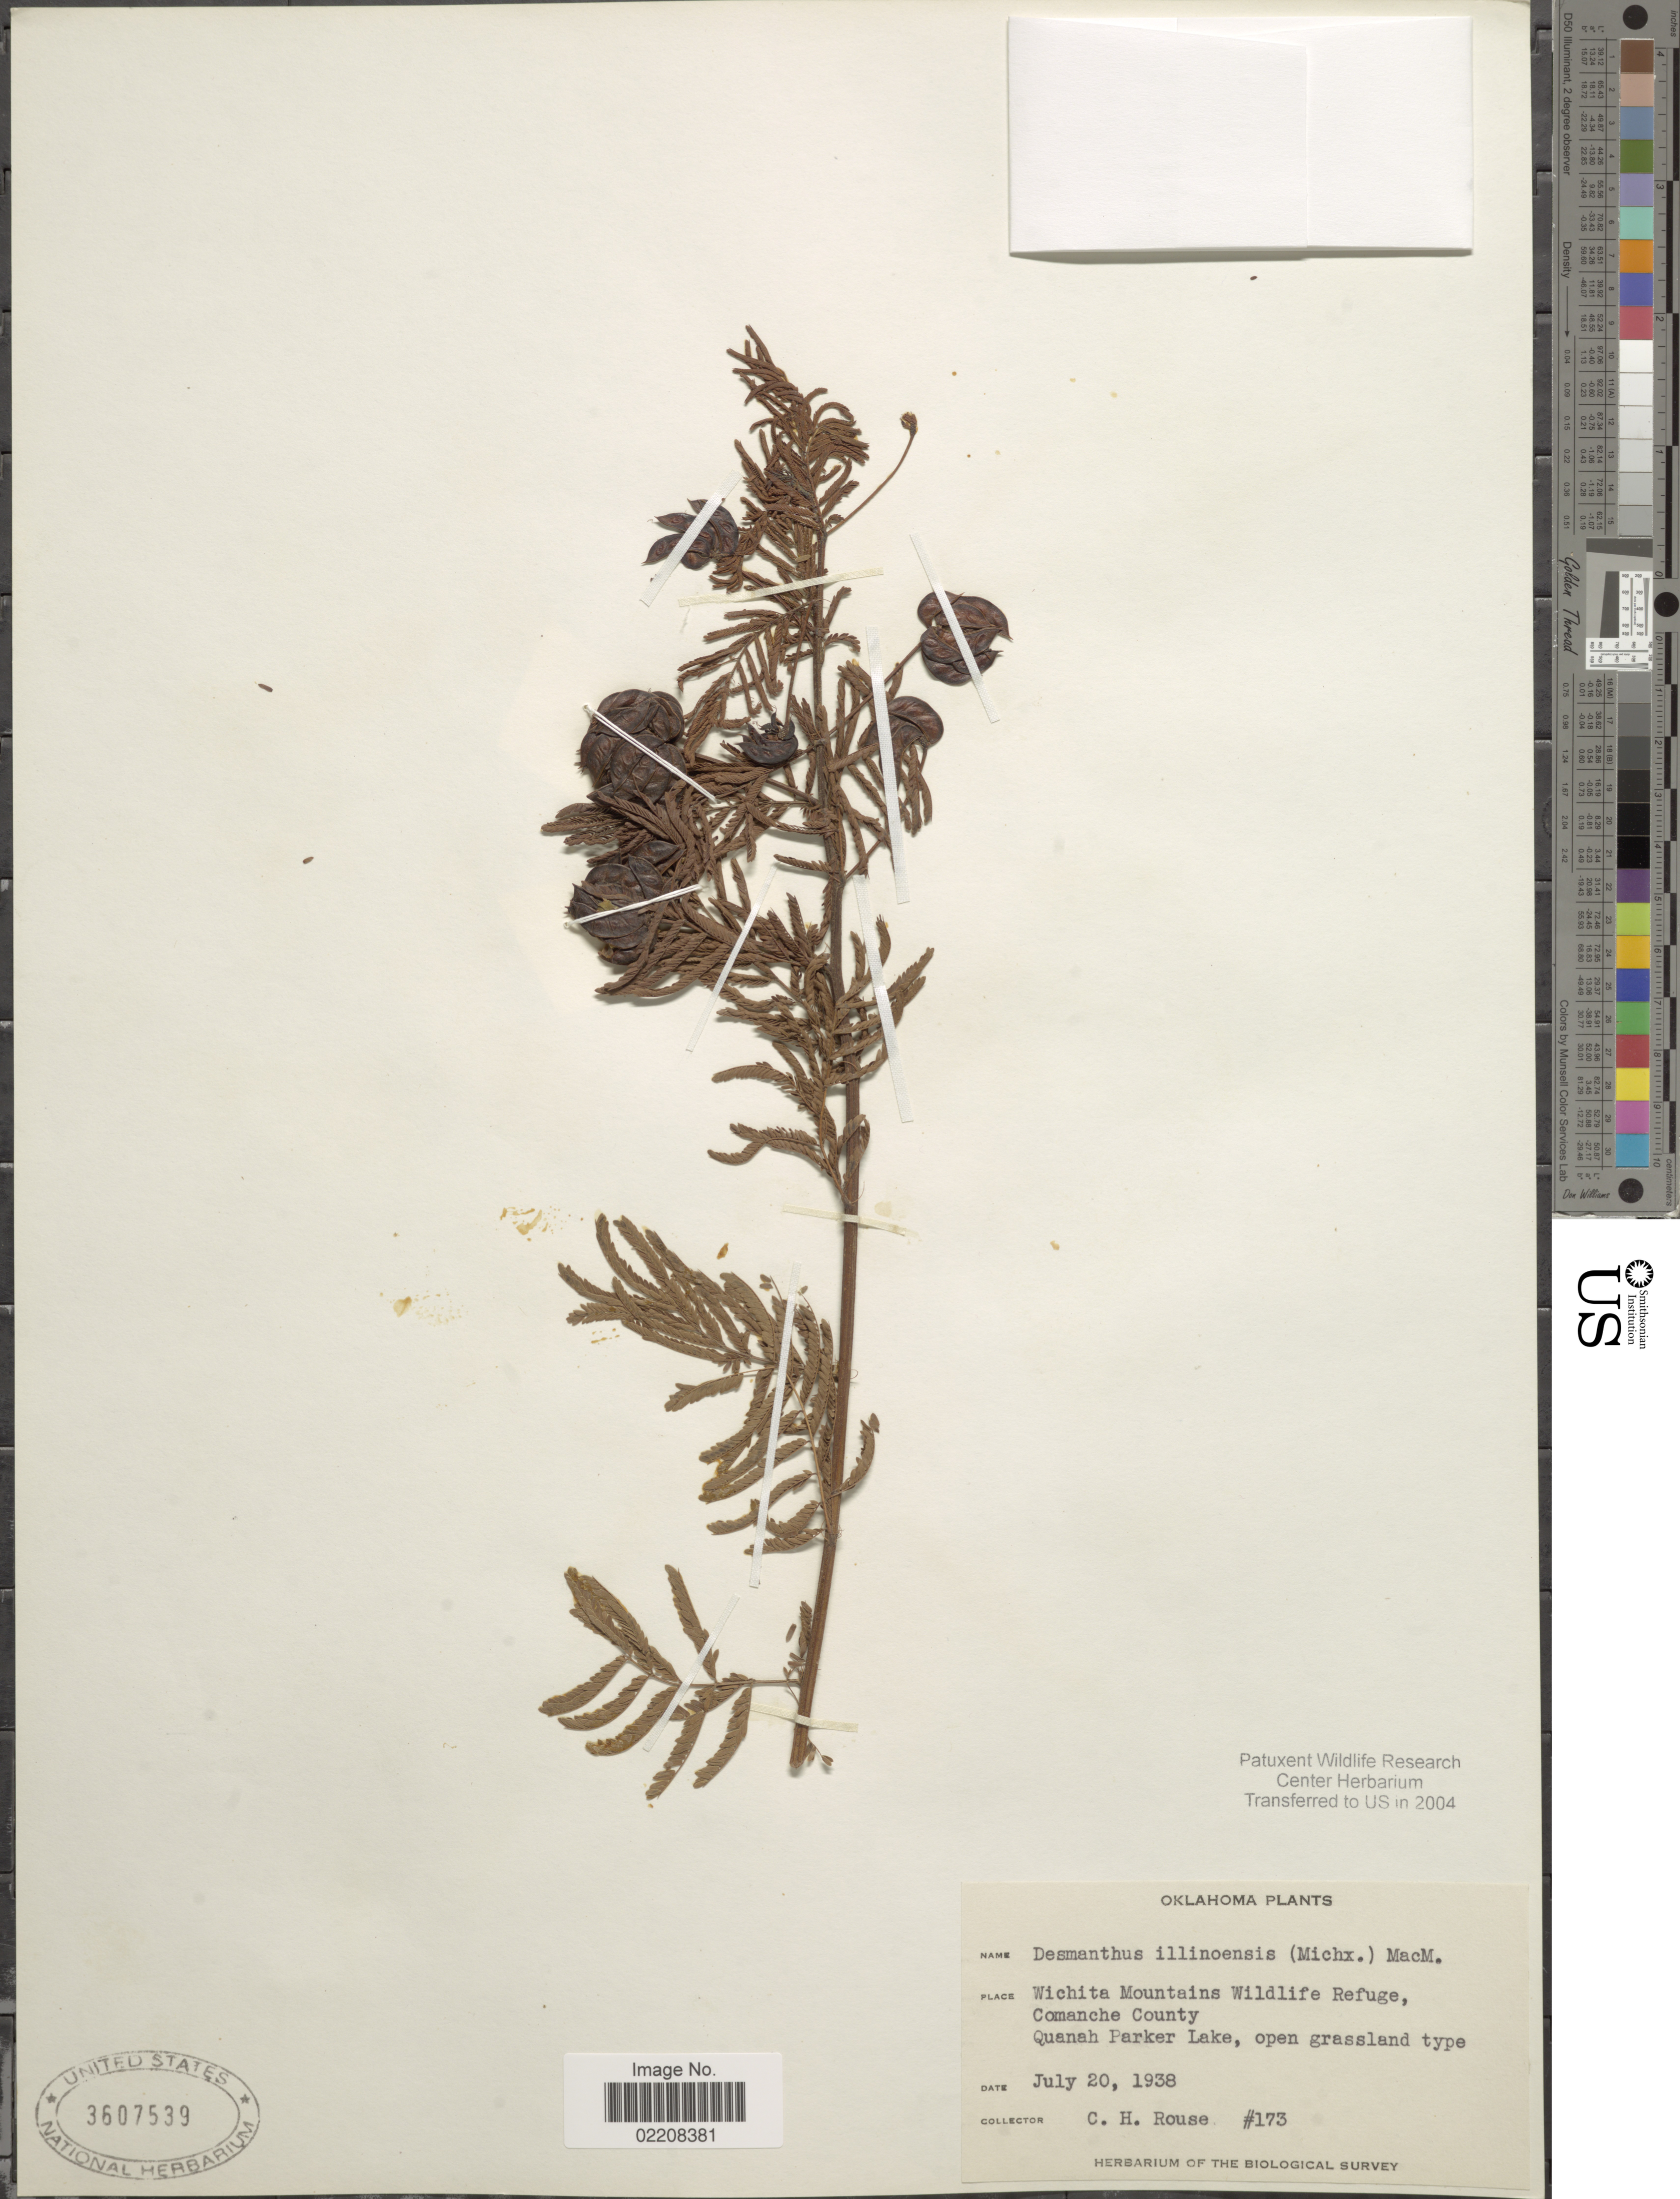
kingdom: Plantae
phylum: Tracheophyta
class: Magnoliopsida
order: Fabales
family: Fabaceae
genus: Desmanthus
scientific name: Desmanthus illinoensis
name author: (Michx.) MacMill.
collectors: C. Rouse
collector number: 173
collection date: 1938-07-20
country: United States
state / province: Oklahoma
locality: Wichita Mountains Wildlife Refuge, Comanche County. Quanah Parker Lake, open grassland type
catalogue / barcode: US 3607539